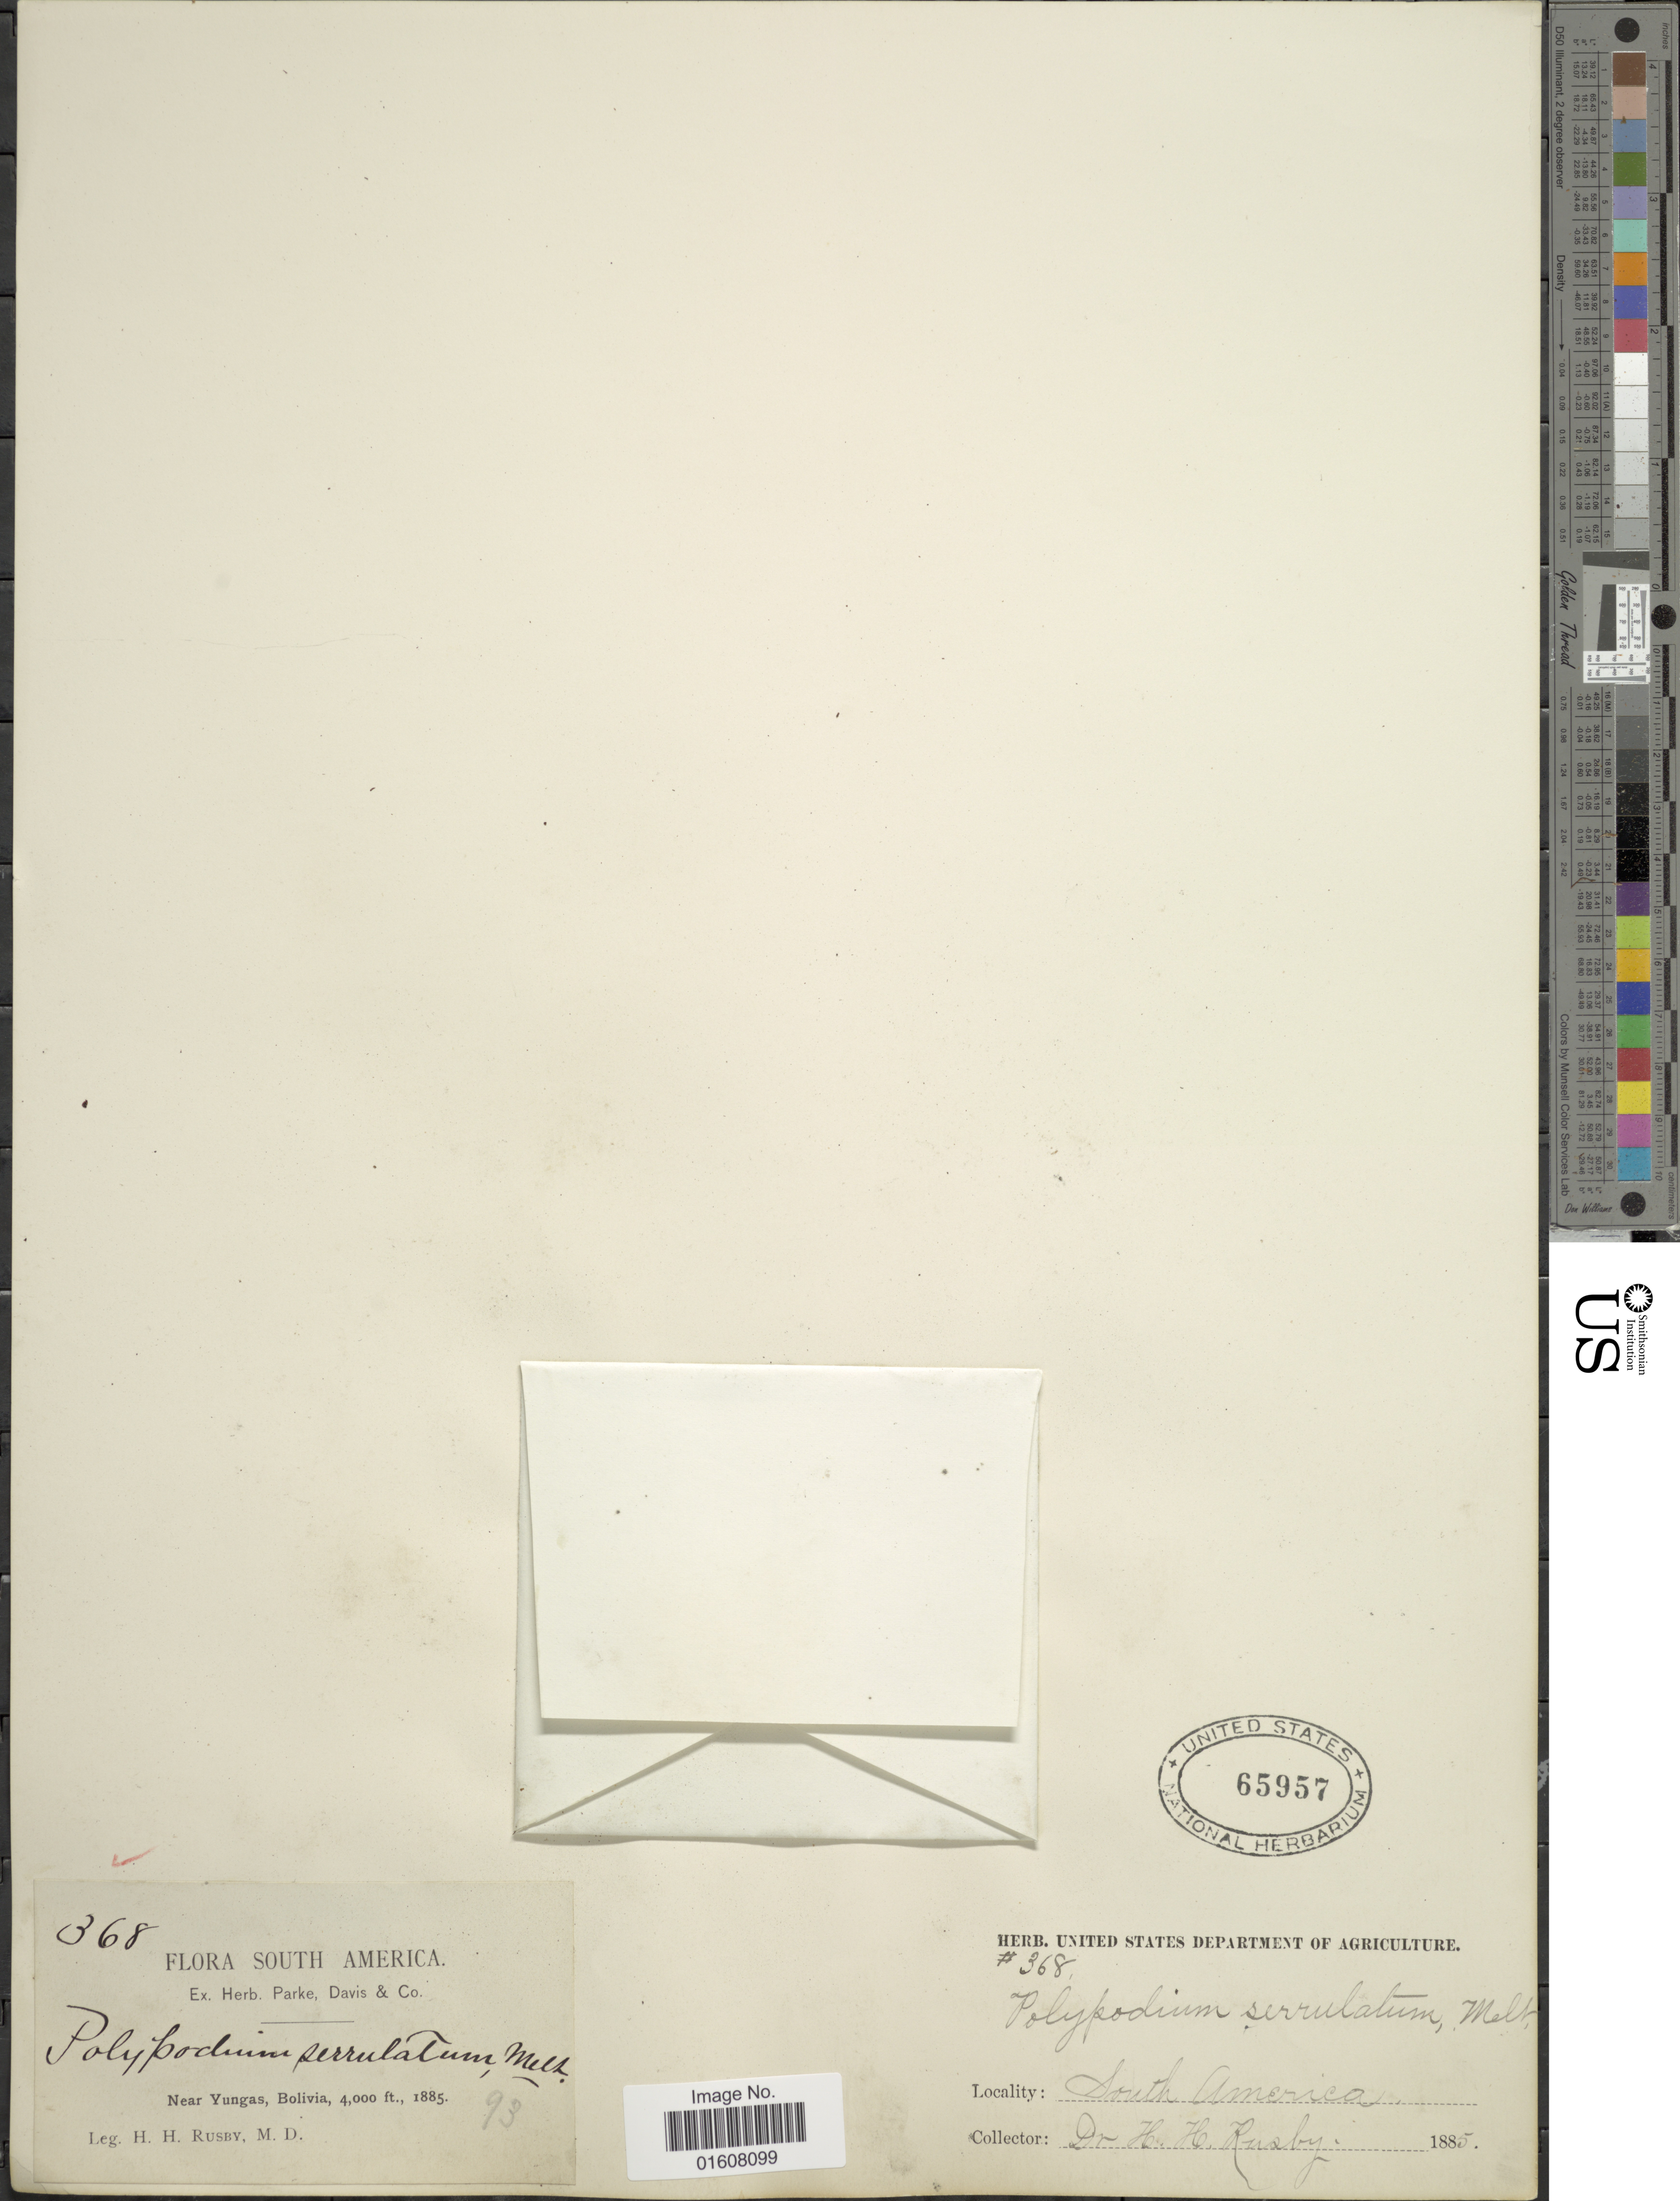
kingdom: Plantae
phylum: Tracheophyta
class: Polypodiopsida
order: Polypodiales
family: Polypodiaceae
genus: Cochlidium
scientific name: Cochlidium serrulatum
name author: (Sw.) L.E. Bishop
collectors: H. H. Rusby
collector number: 368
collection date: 1885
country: Bolivia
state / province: La Paz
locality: Near Yungas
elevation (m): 1219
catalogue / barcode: US 65957